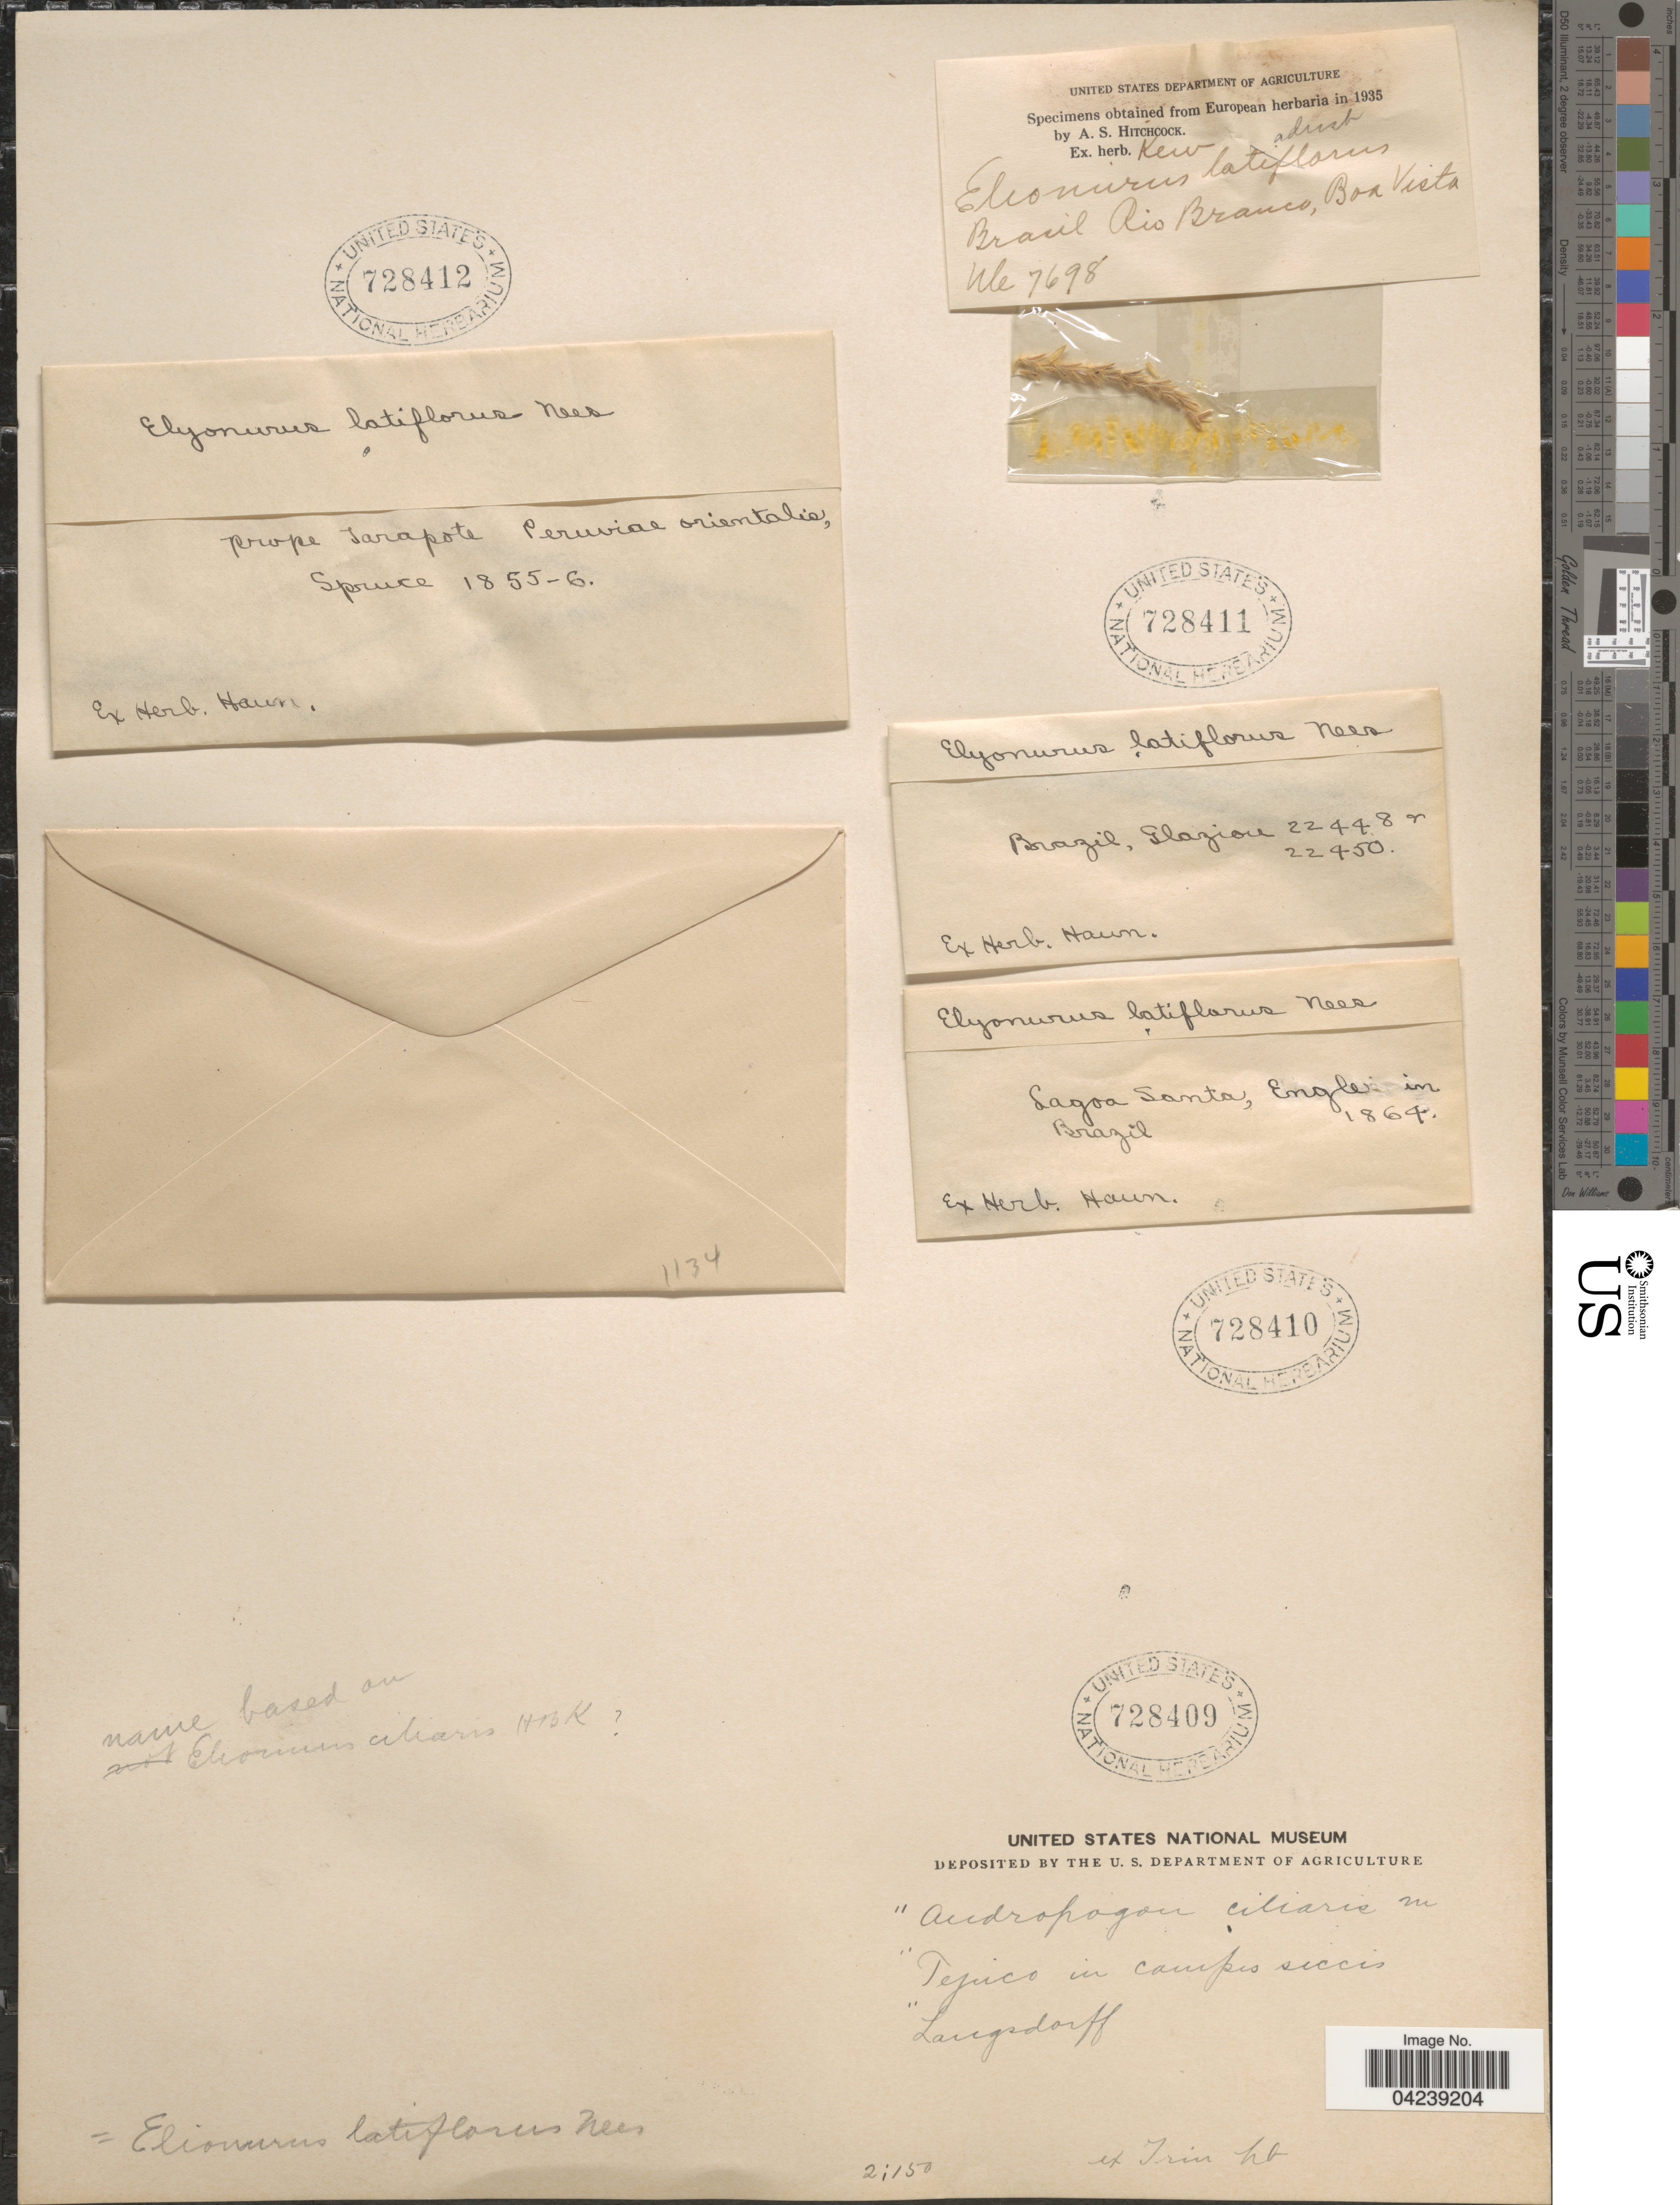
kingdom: Plantae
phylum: Tracheophyta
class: Liliopsida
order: Poales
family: Poaceae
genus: Elionurus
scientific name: Elionurus muticus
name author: (Spreng.) Kuntze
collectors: -. Spruce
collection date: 1855/1856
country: Peru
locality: Prope Tarapote. Peruviae orientalis.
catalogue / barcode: US 728412-2